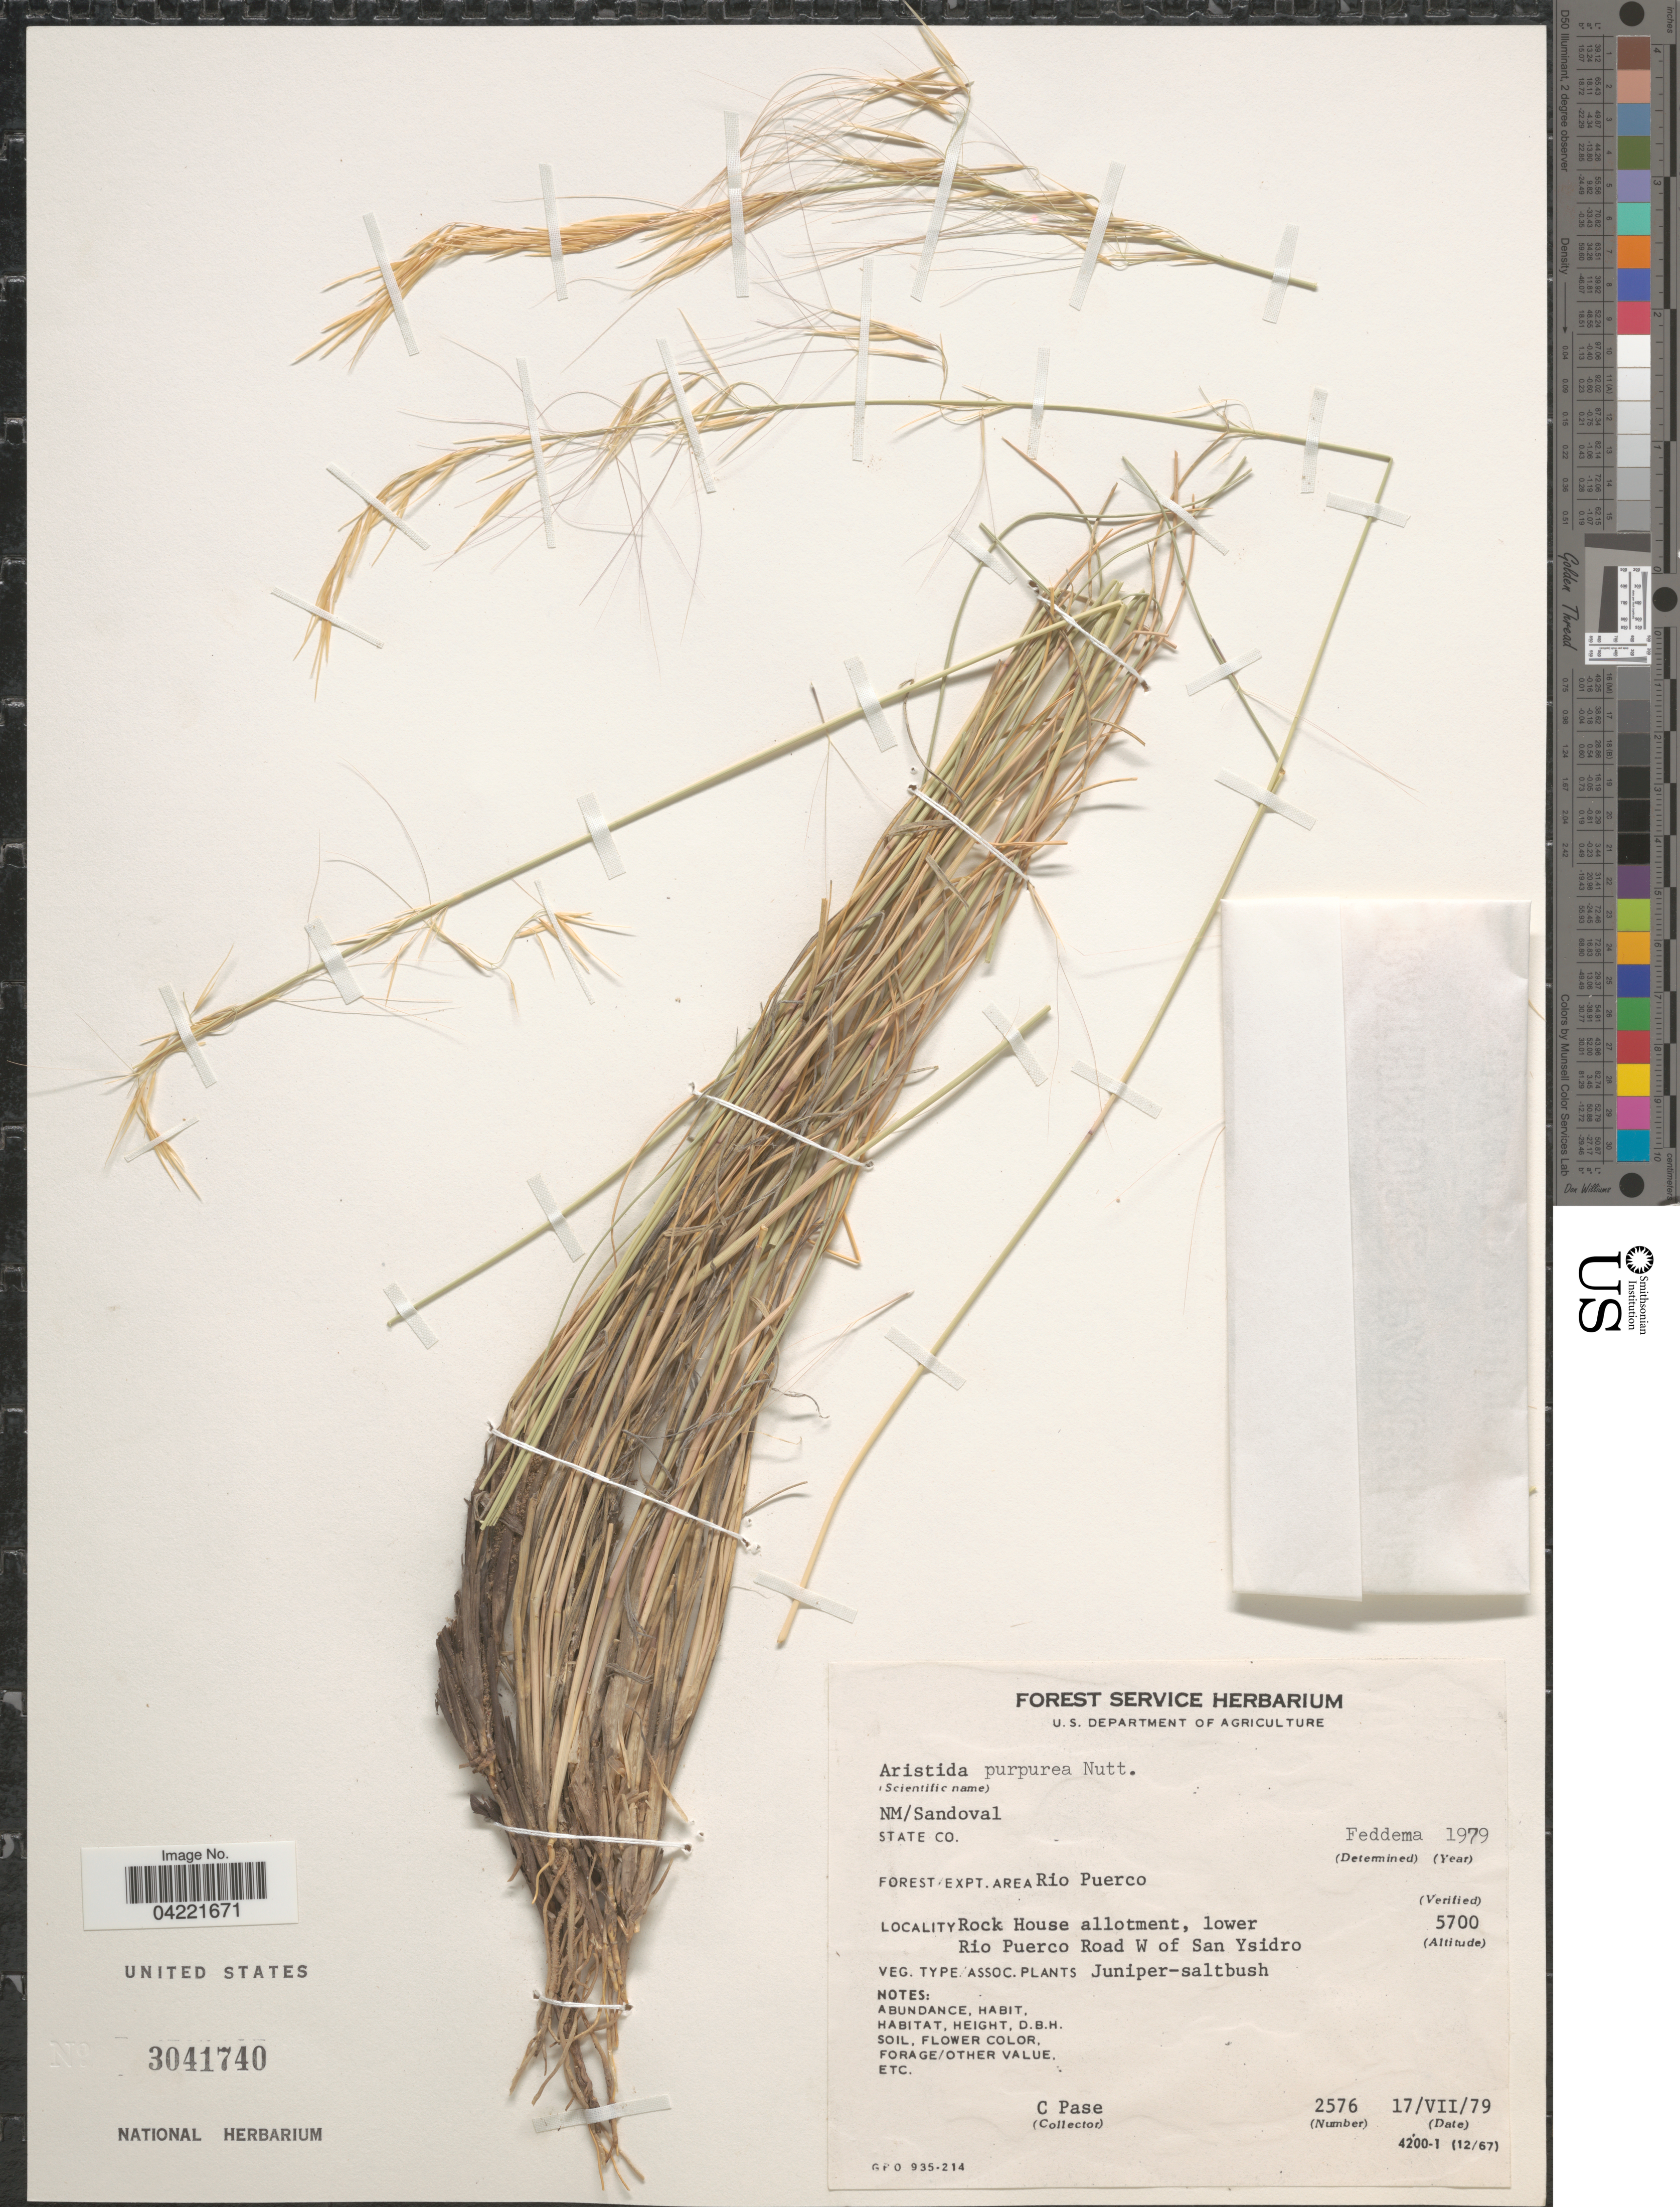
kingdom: Plantae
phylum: Tracheophyta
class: Liliopsida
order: Poales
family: Poaceae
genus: Aristida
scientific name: Aristida purpurea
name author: Nutt.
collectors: C. P. Pase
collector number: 2576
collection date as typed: Transcribed d/m/y: 17/7/79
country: United States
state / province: New Mexico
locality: Sandoval Co. Forest Expt. Area Rio Puerco. Rock House allotment, lower Rio Puerco Road W of San Ysidro.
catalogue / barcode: US 3041740